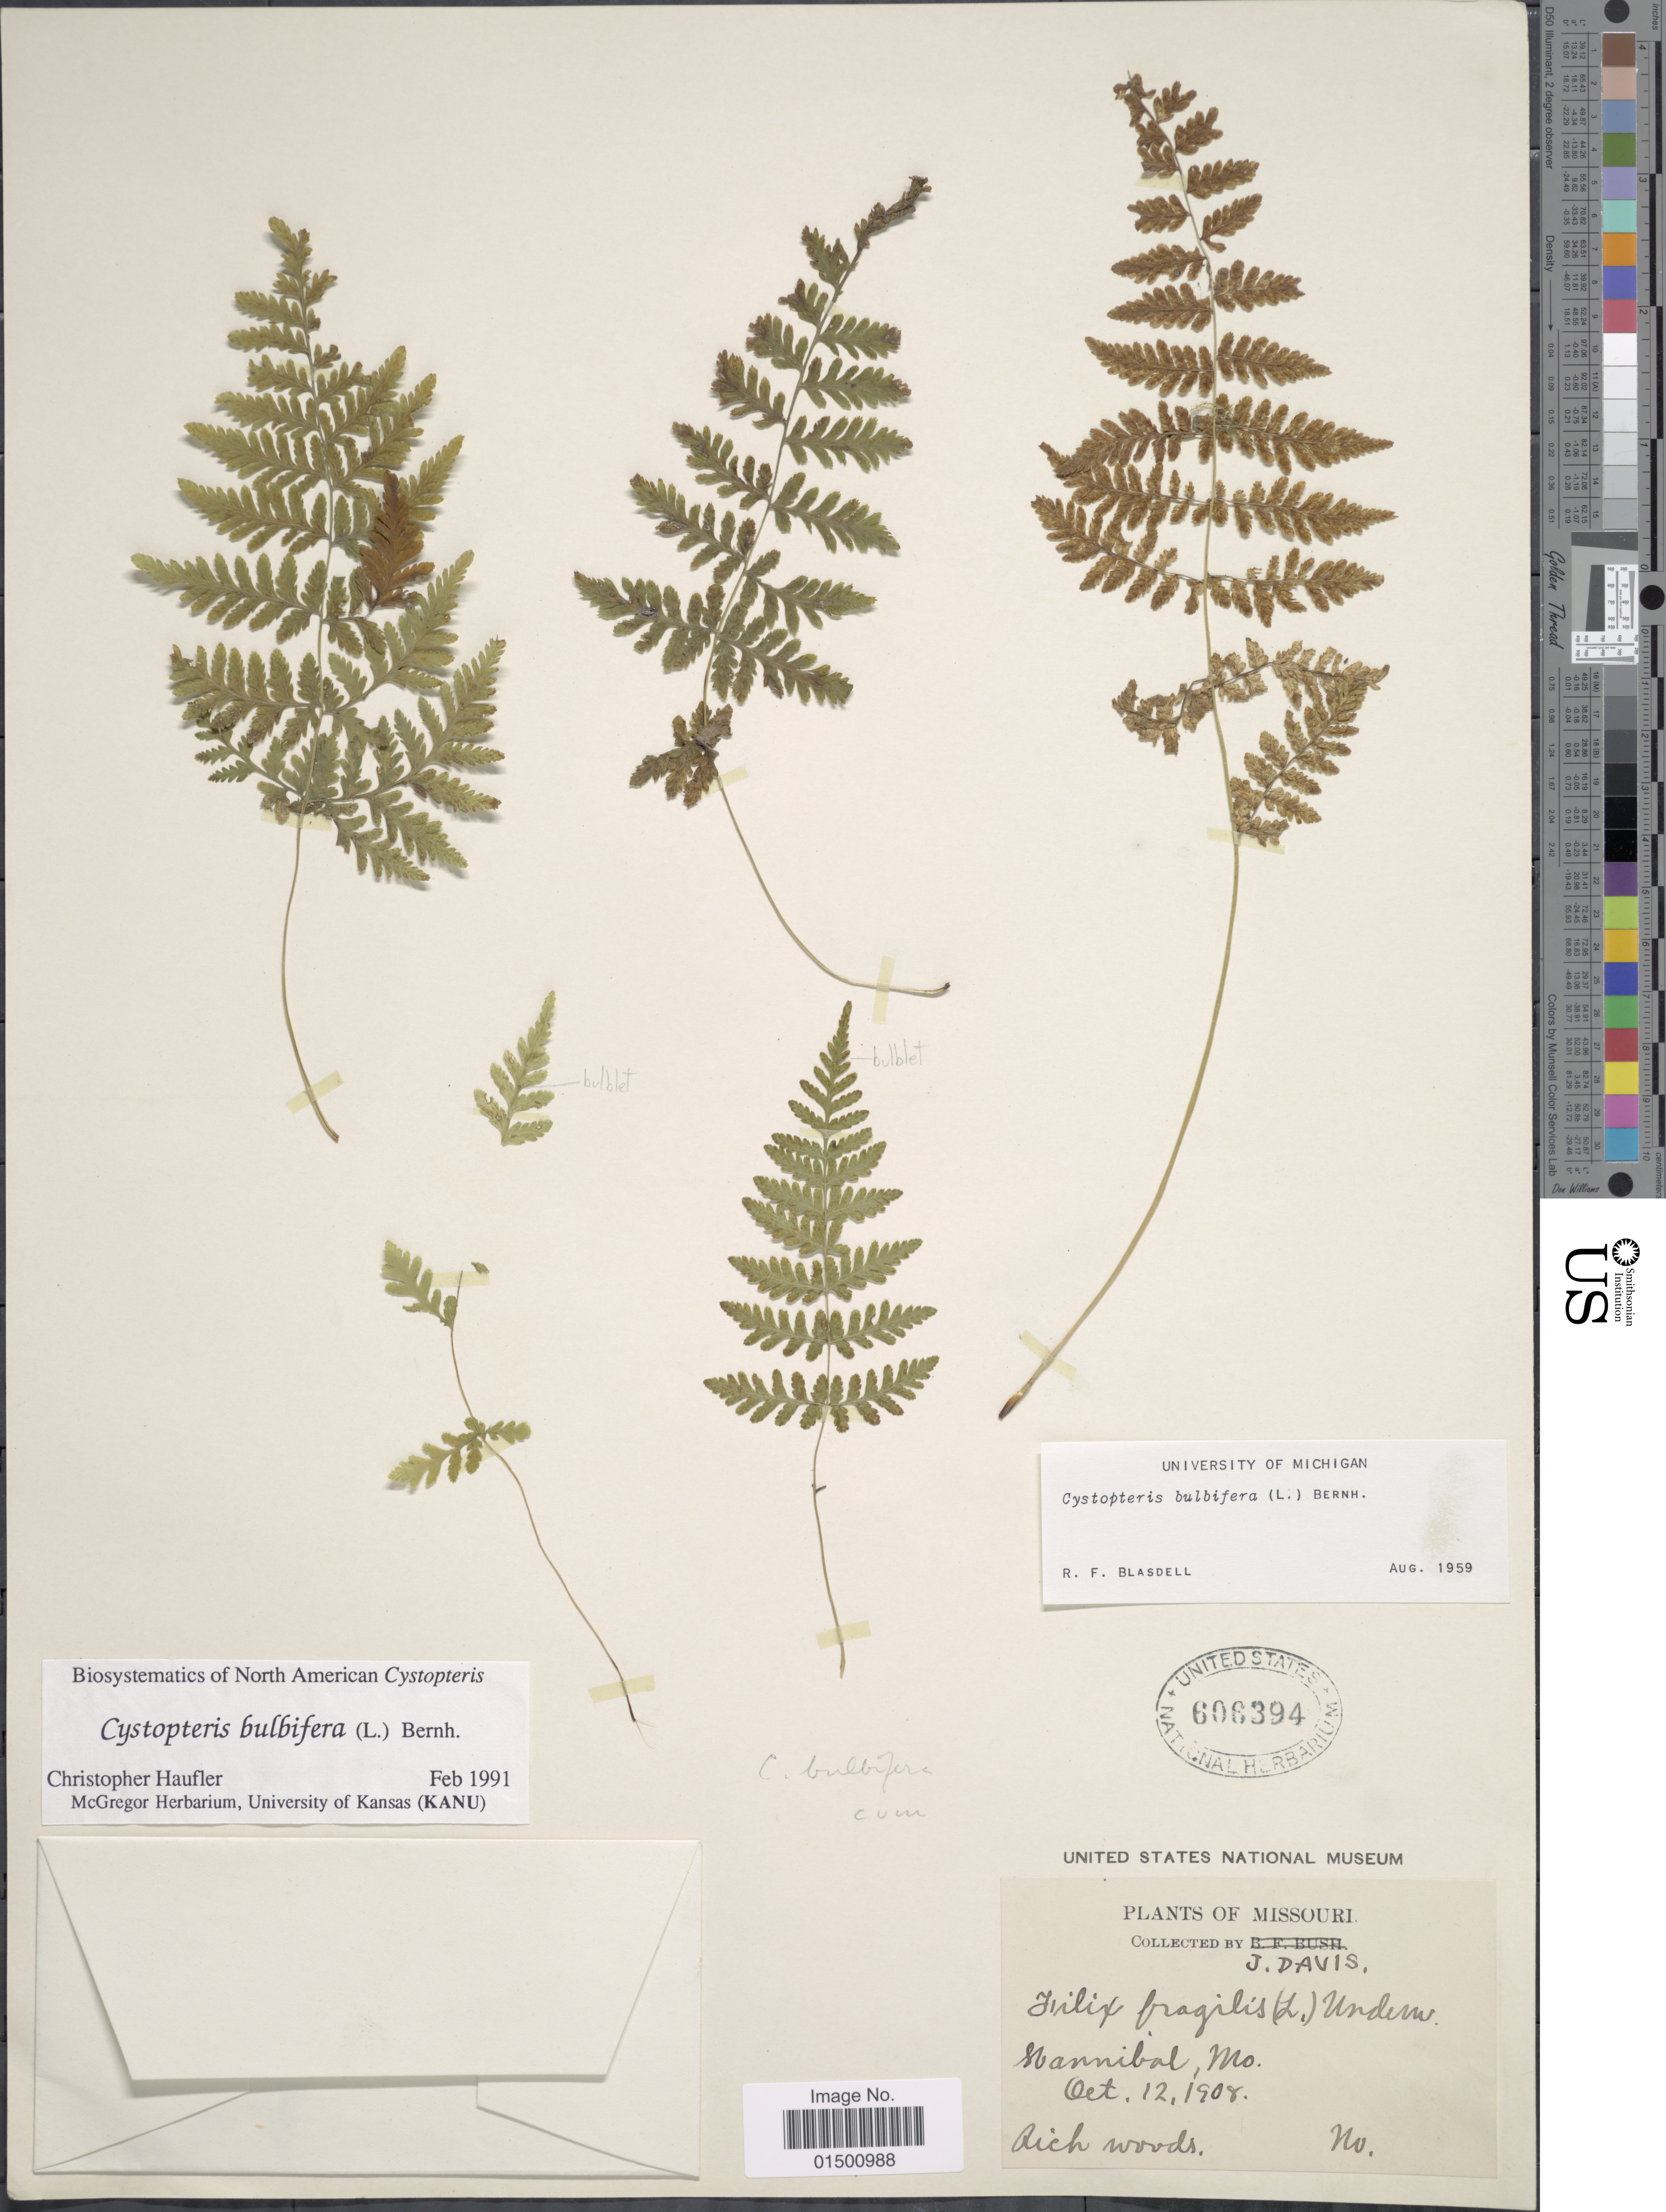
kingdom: Plantae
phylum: Tracheophyta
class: Polypodiopsida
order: Polypodiales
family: Cystopteridaceae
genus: Cystopteris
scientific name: Cystopteris bulbifera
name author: (L.) Bernh.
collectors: J. Davis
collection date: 1908-10-12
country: United States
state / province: Missouri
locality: Hannibal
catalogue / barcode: US 606394